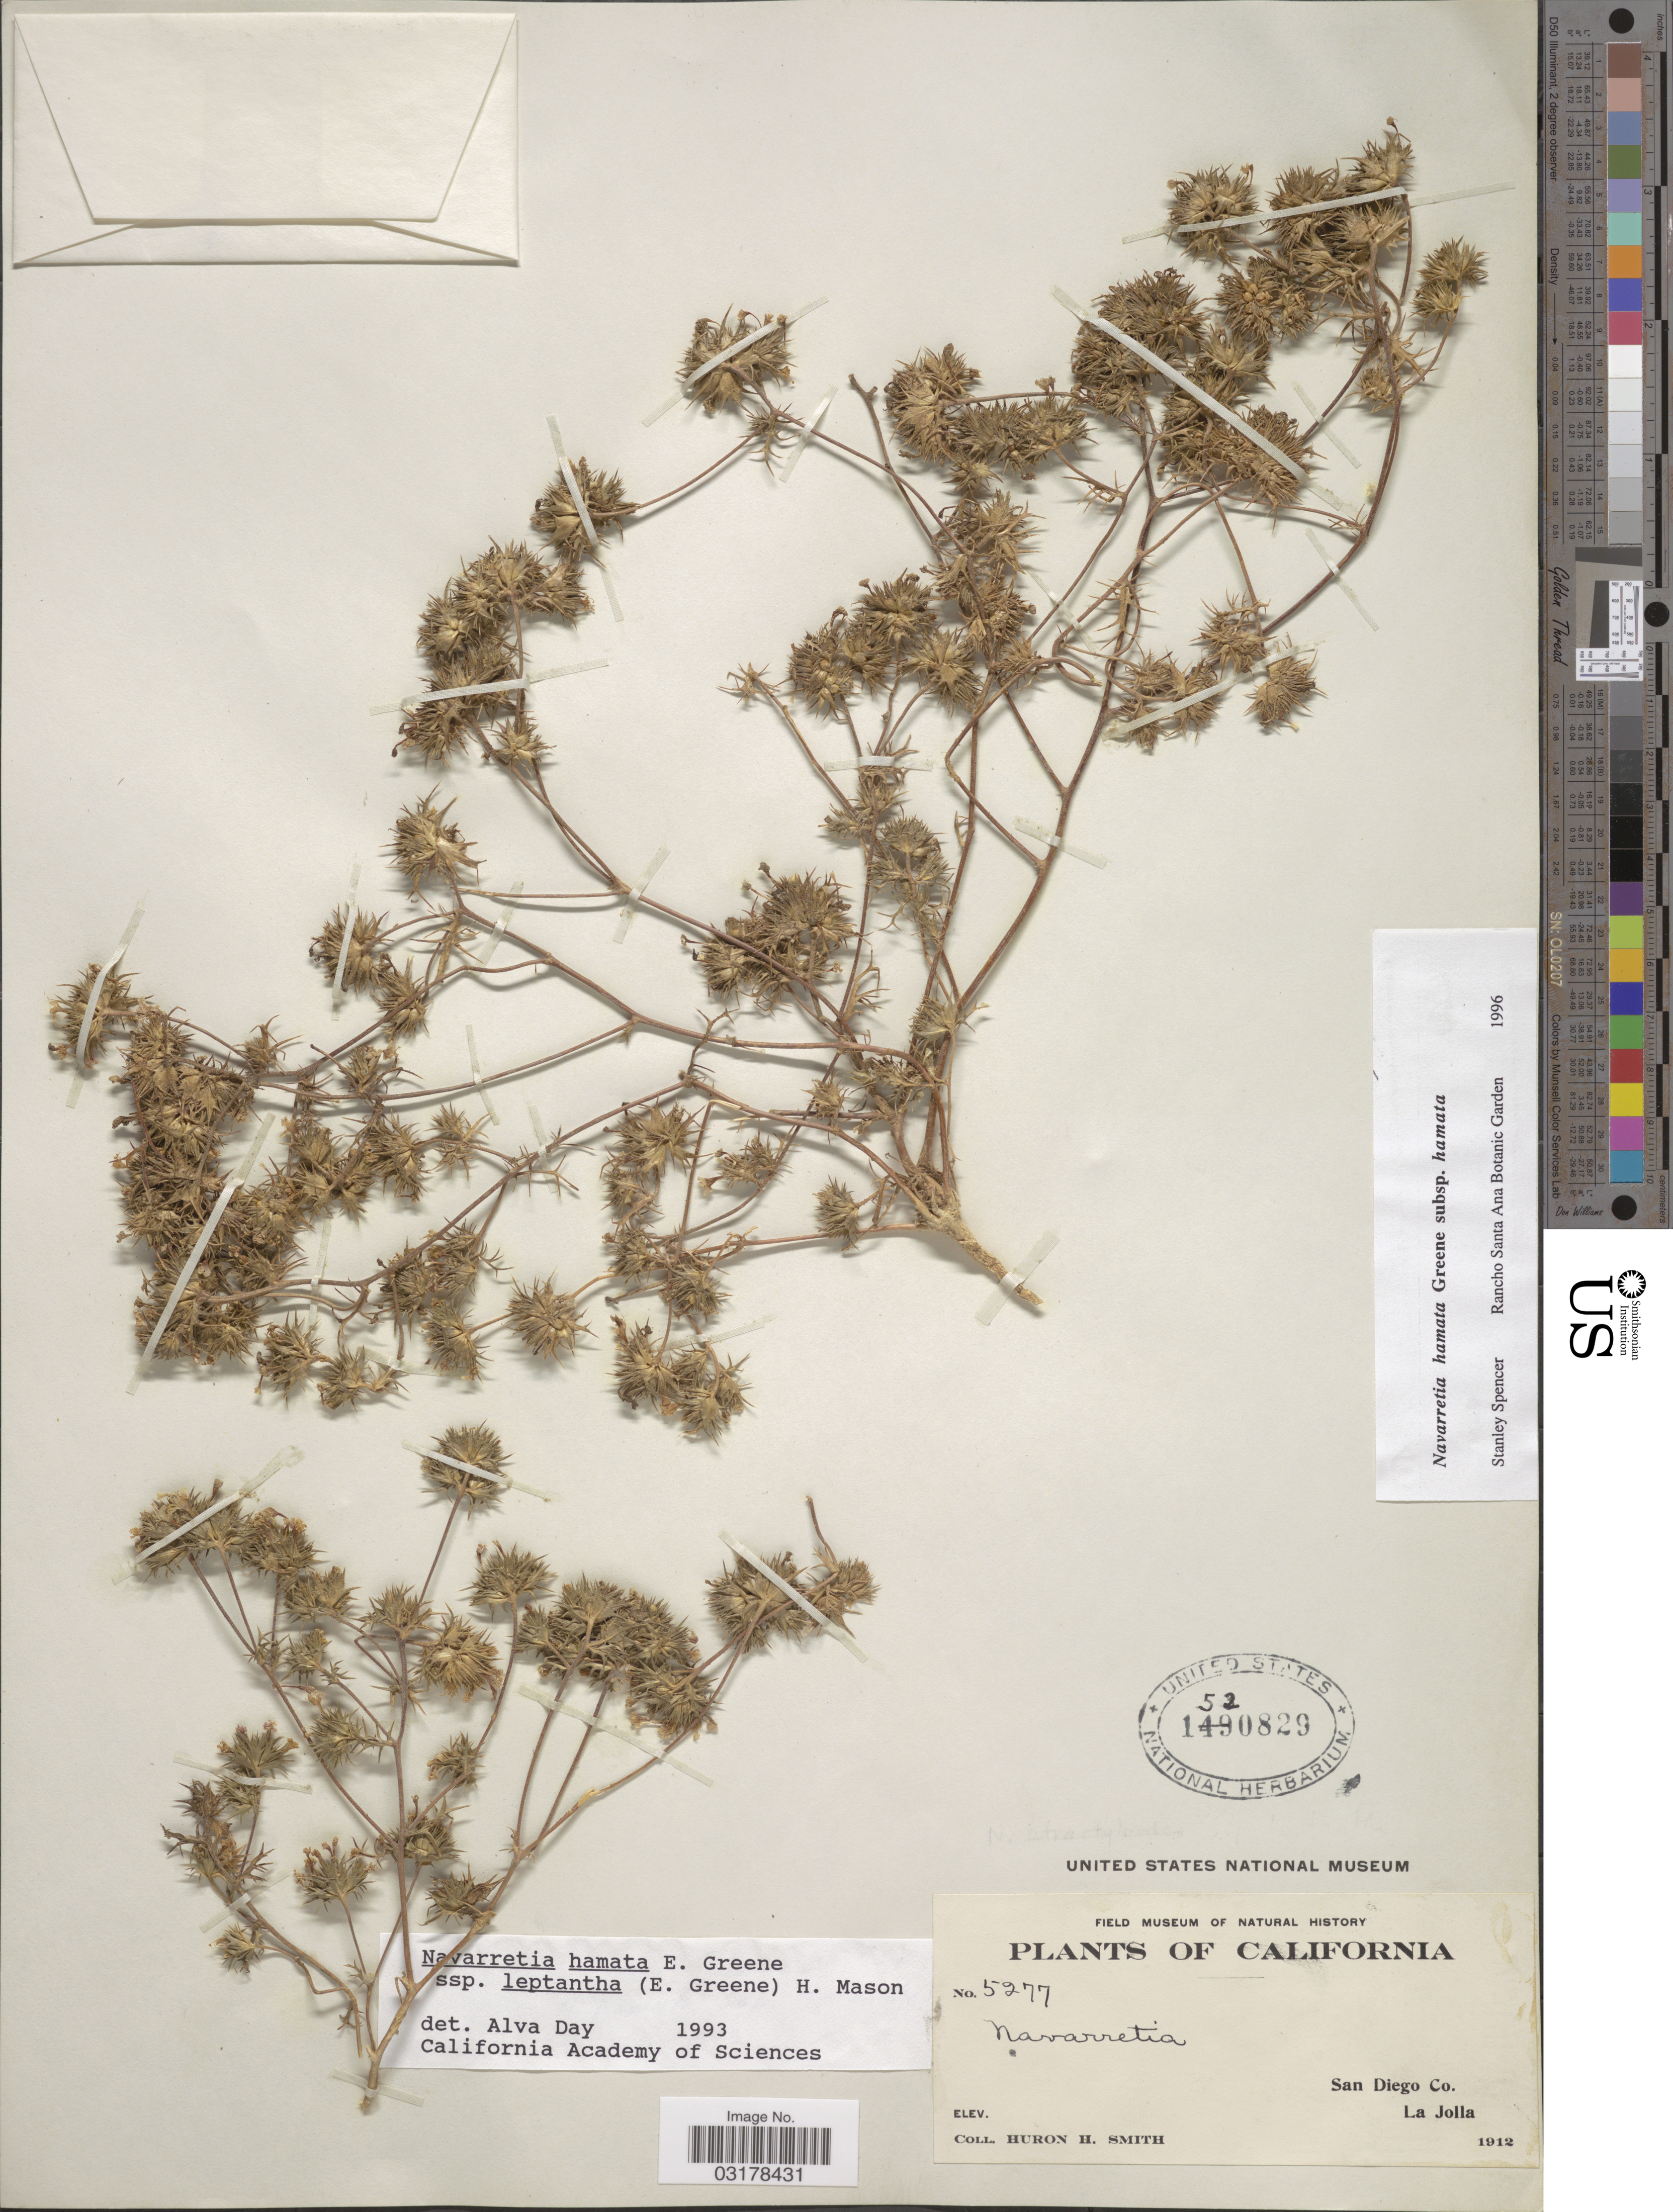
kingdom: Plantae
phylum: Tracheophyta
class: Magnoliopsida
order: Ericales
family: Polemoniaceae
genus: Navarretia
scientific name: Navarretia hamata var. hamata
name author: Greene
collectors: Huron H. Smith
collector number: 5277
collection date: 1912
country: United States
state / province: California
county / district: San Diego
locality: San Diego Co. La Jolla.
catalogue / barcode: US 1520829